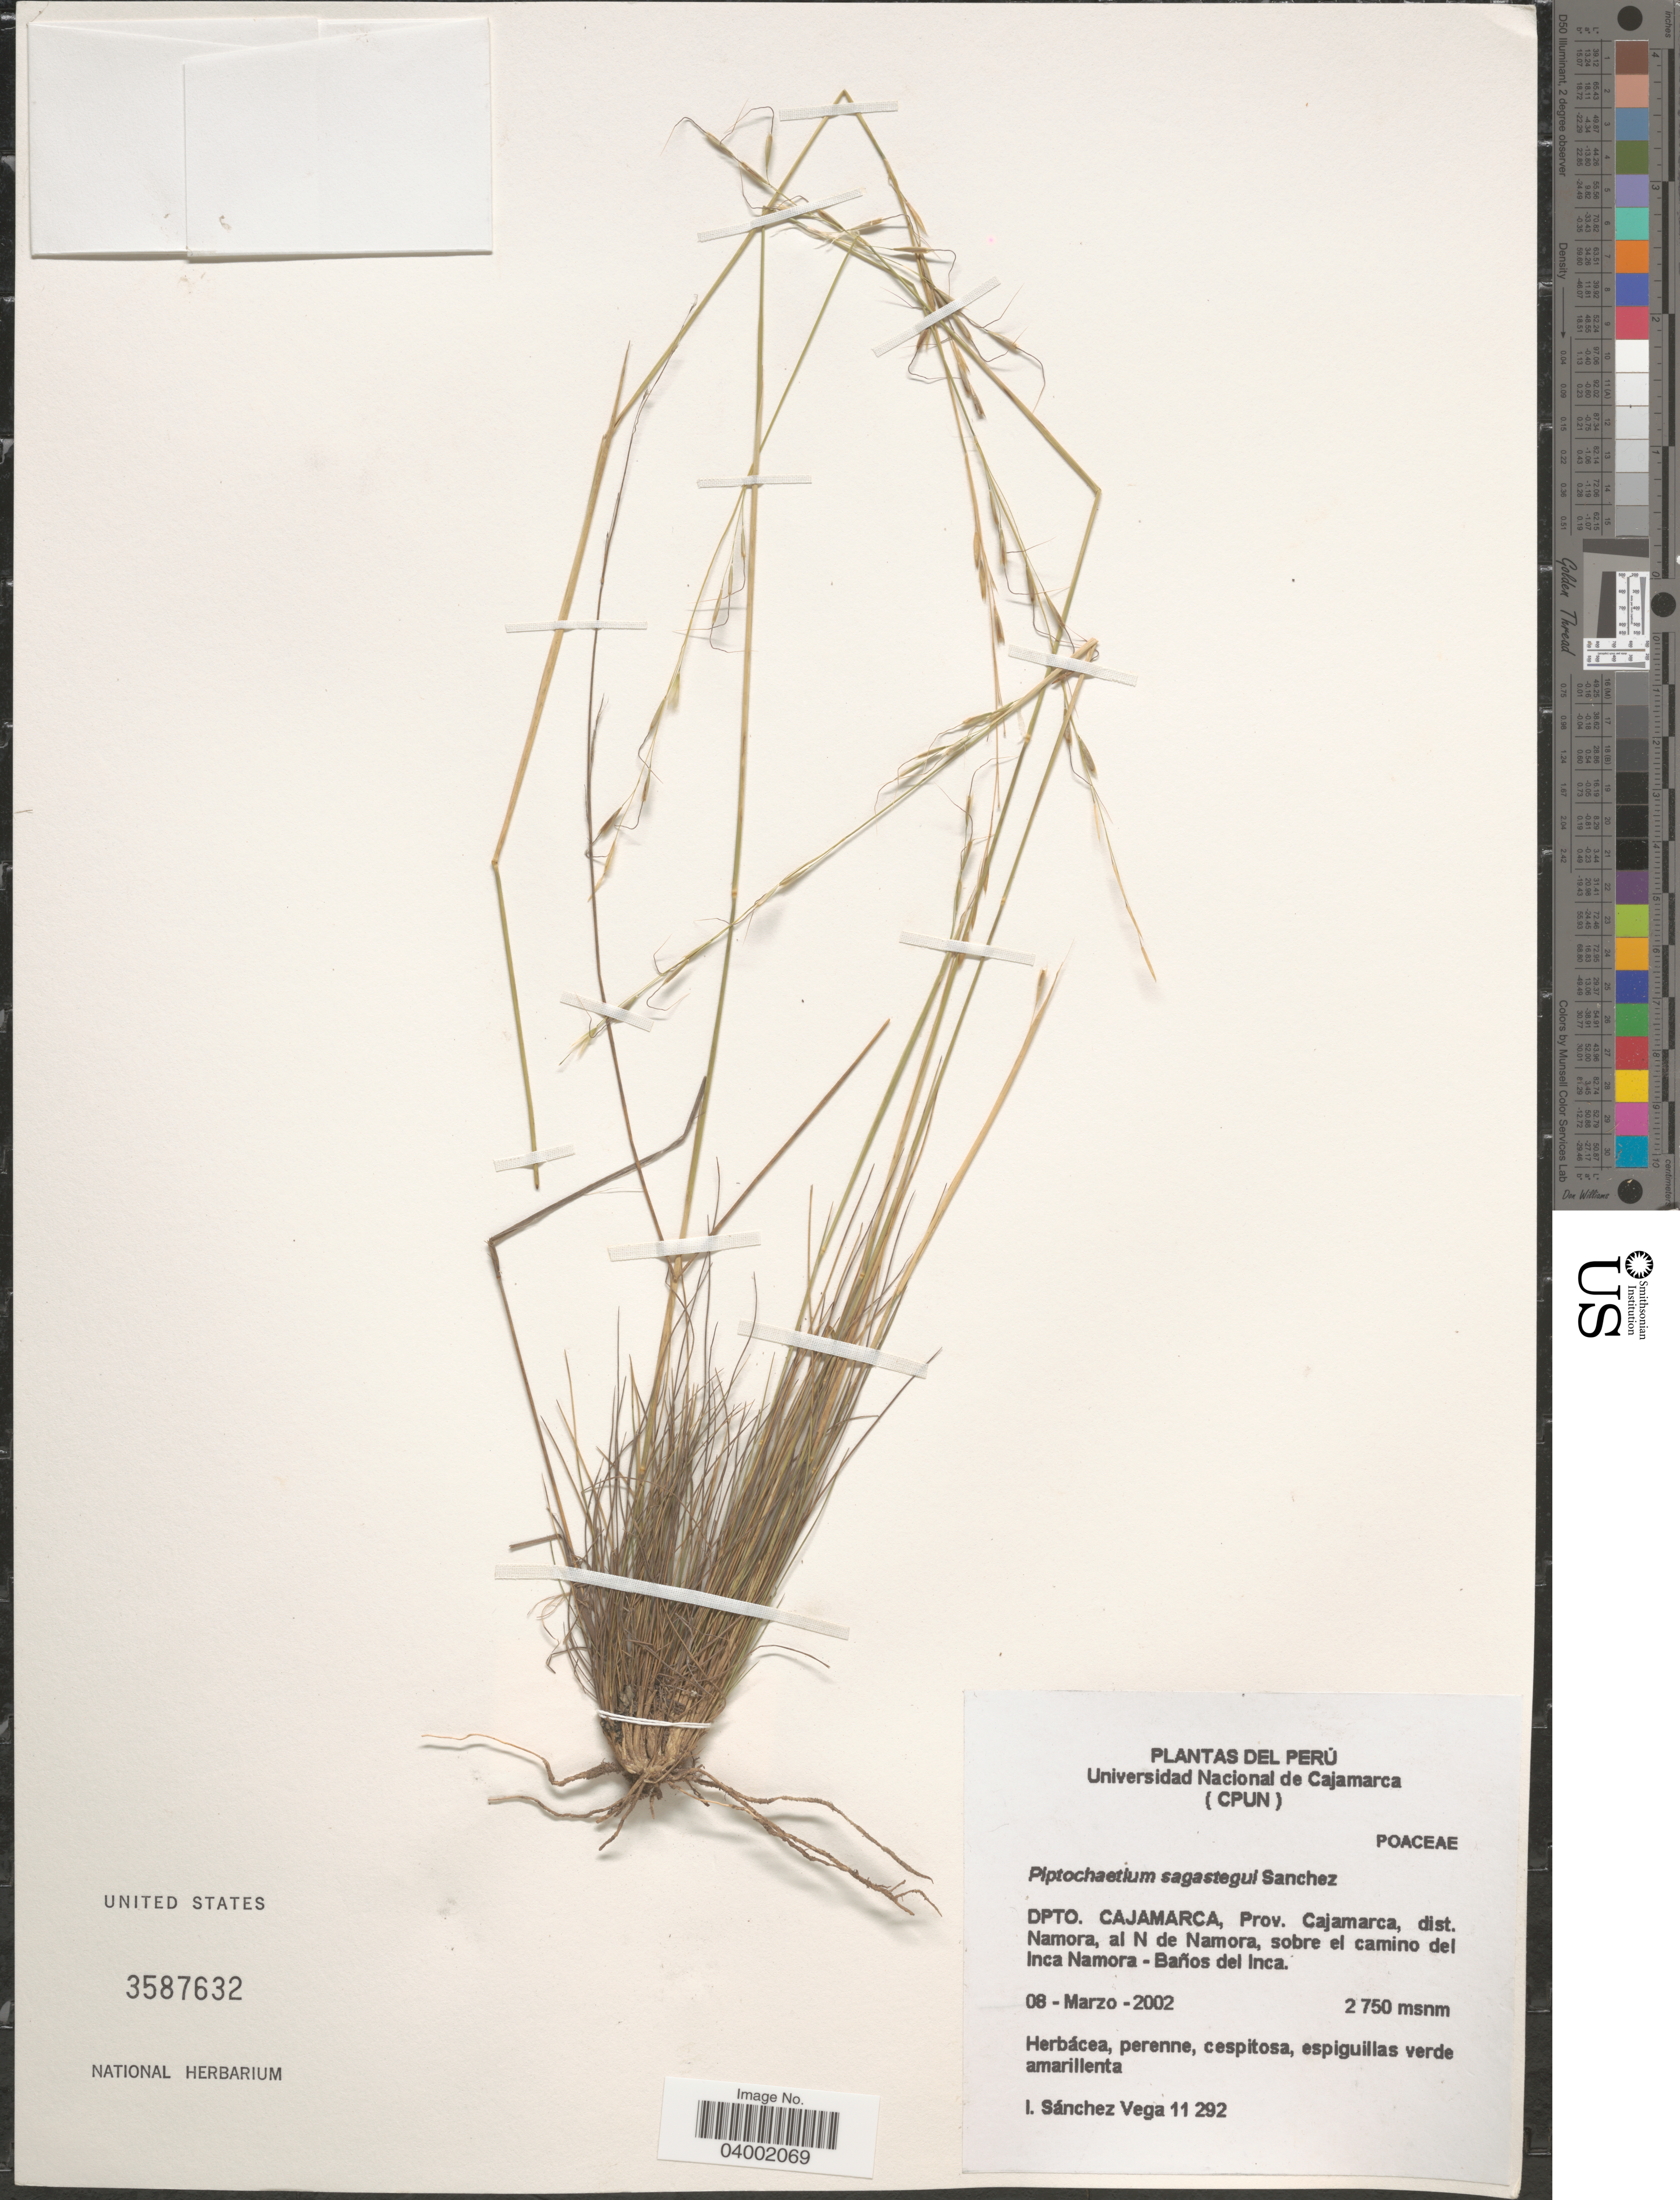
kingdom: Plantae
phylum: Tracheophyta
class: Liliopsida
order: Poales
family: Poaceae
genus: Piptochaetium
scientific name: Piptochaetium sagasteguii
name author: Sánchez Vega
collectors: I. Sánchez Vega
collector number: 11292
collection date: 2002-03-08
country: Peru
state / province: Cajamarca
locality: Dpto. Cajamarca, Prov. Cajamarca, dist. Namora, al N de Namora, sobre el camino del Inca Namora - Baños del Inca.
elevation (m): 2750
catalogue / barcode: US 3587632